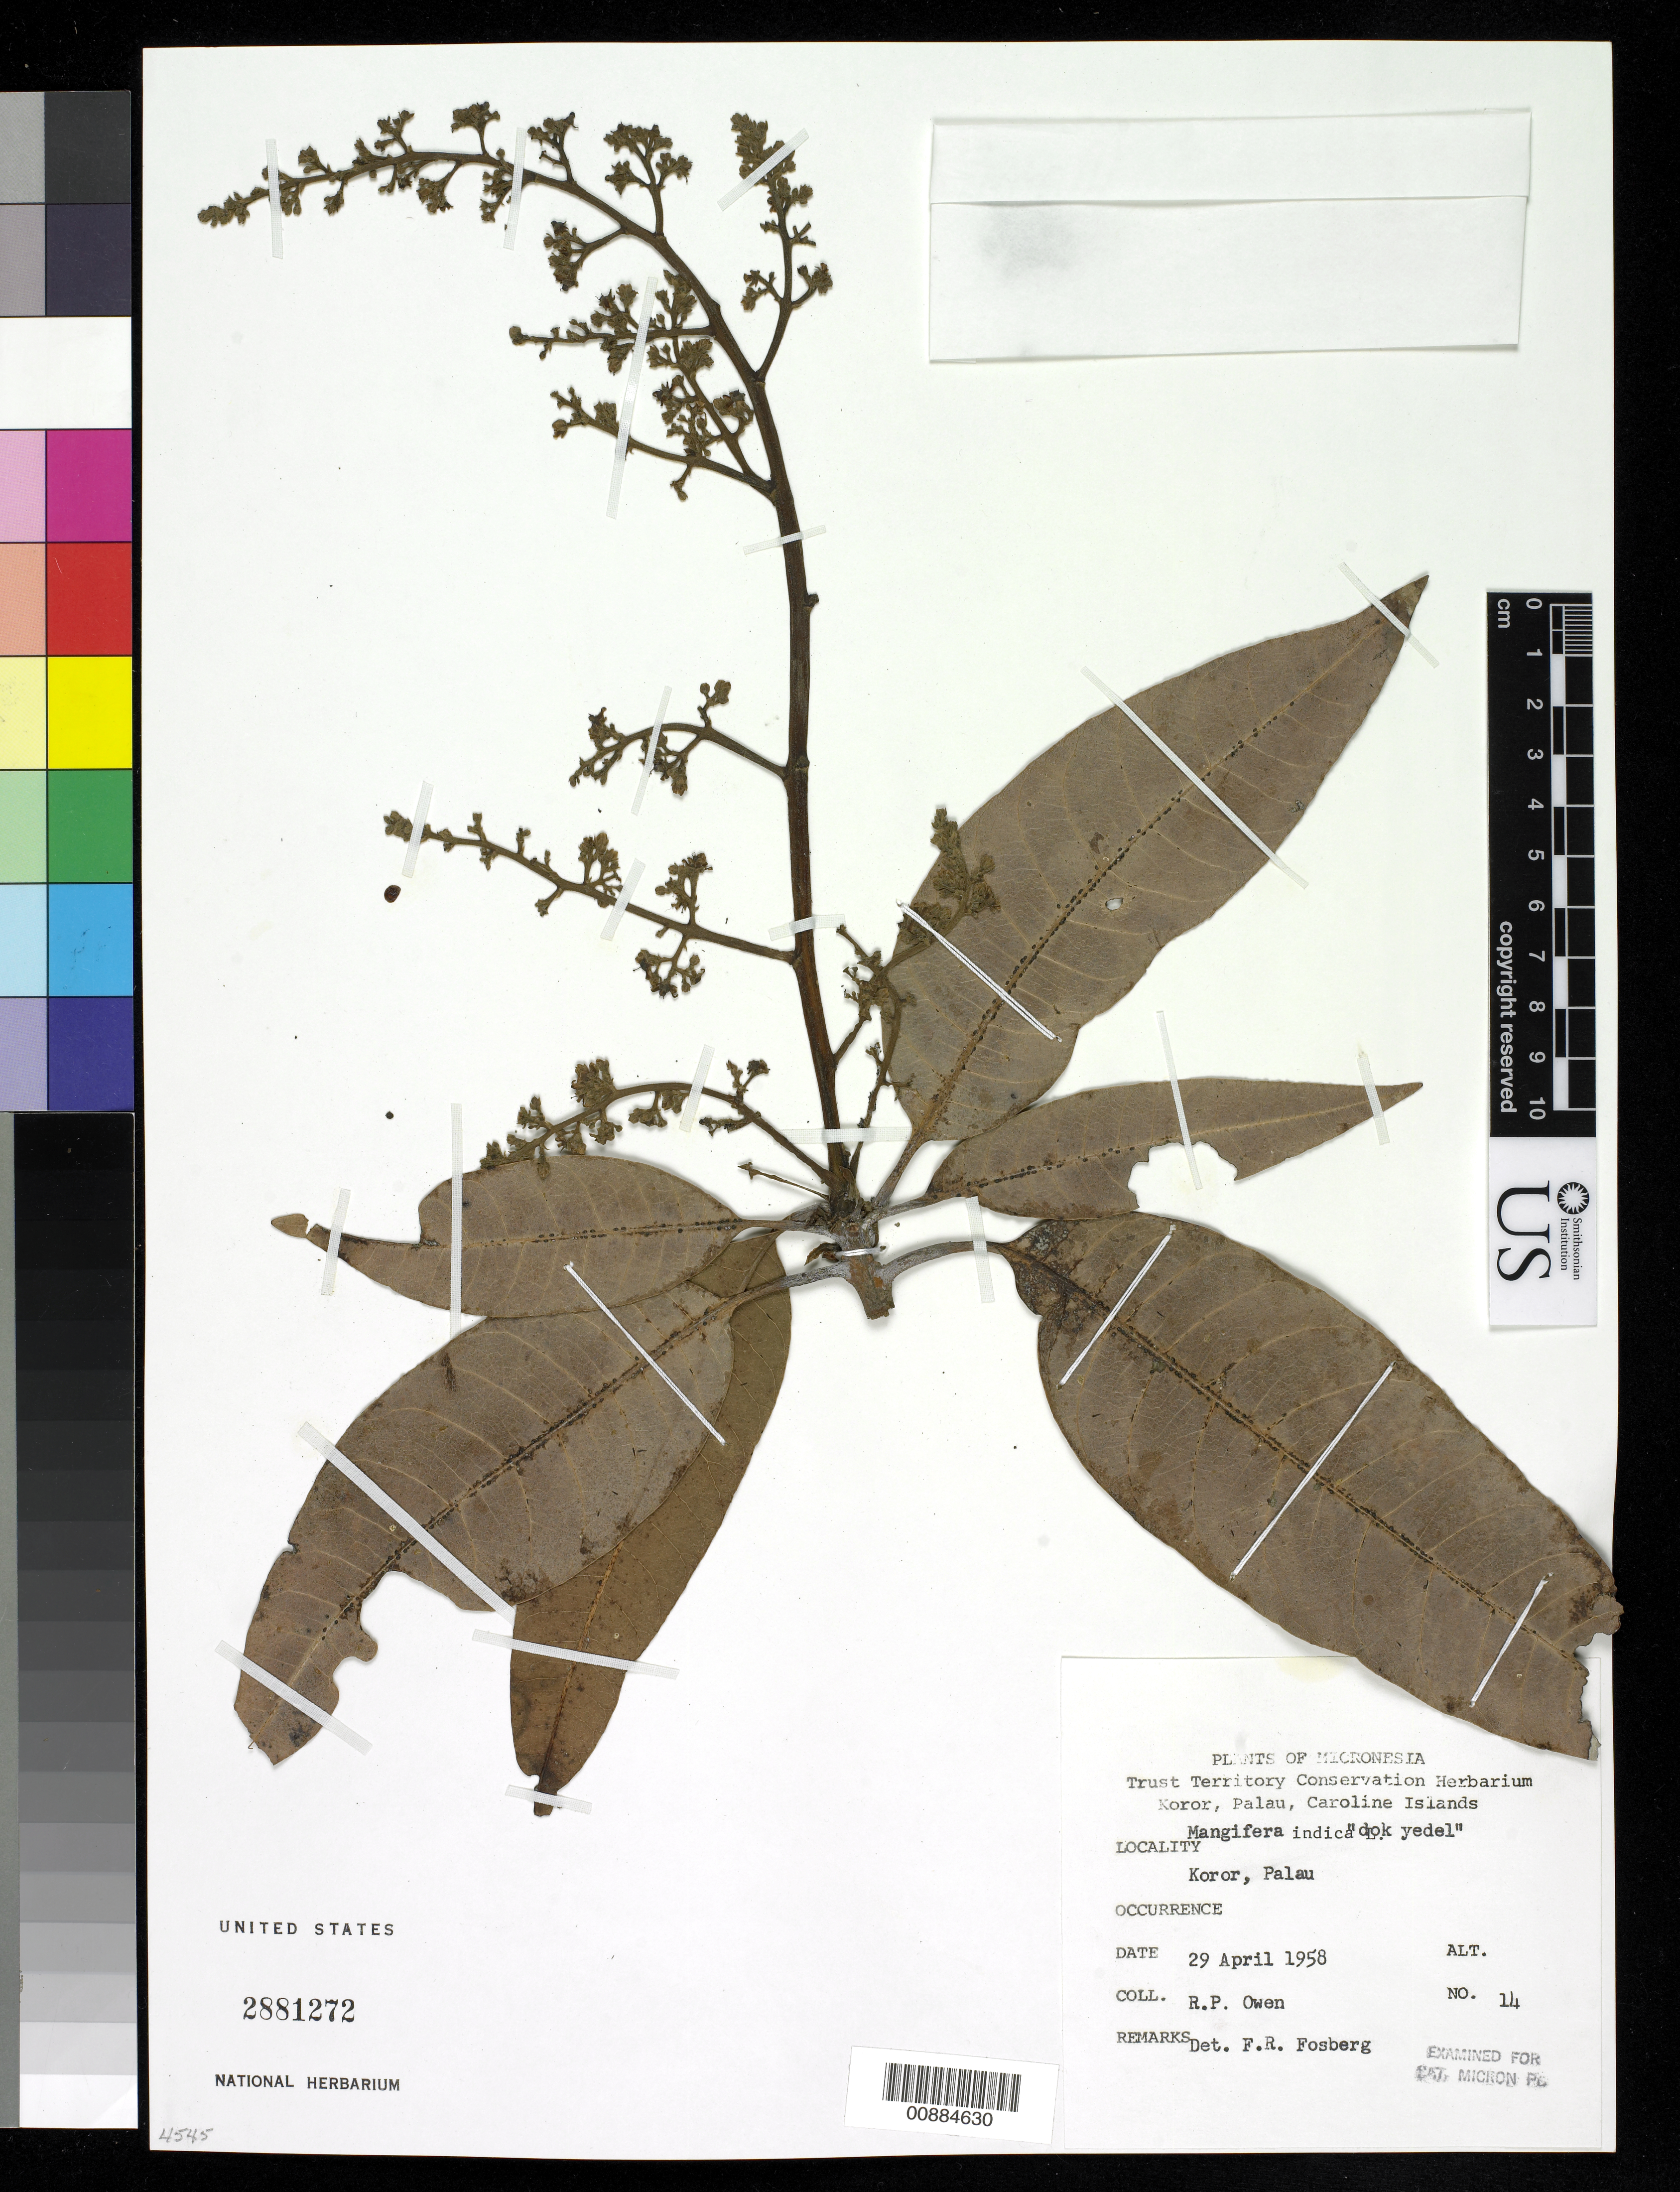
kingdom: Plantae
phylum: Tracheophyta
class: Magnoliopsida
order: Sapindales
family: Anacardiaceae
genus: Mangifera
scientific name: Mangifera indica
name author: L.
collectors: R. Owen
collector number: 14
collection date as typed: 29 Apr 1958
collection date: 1958-04-29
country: Palau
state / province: Koror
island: Oreor (Koror)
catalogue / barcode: US 2881272